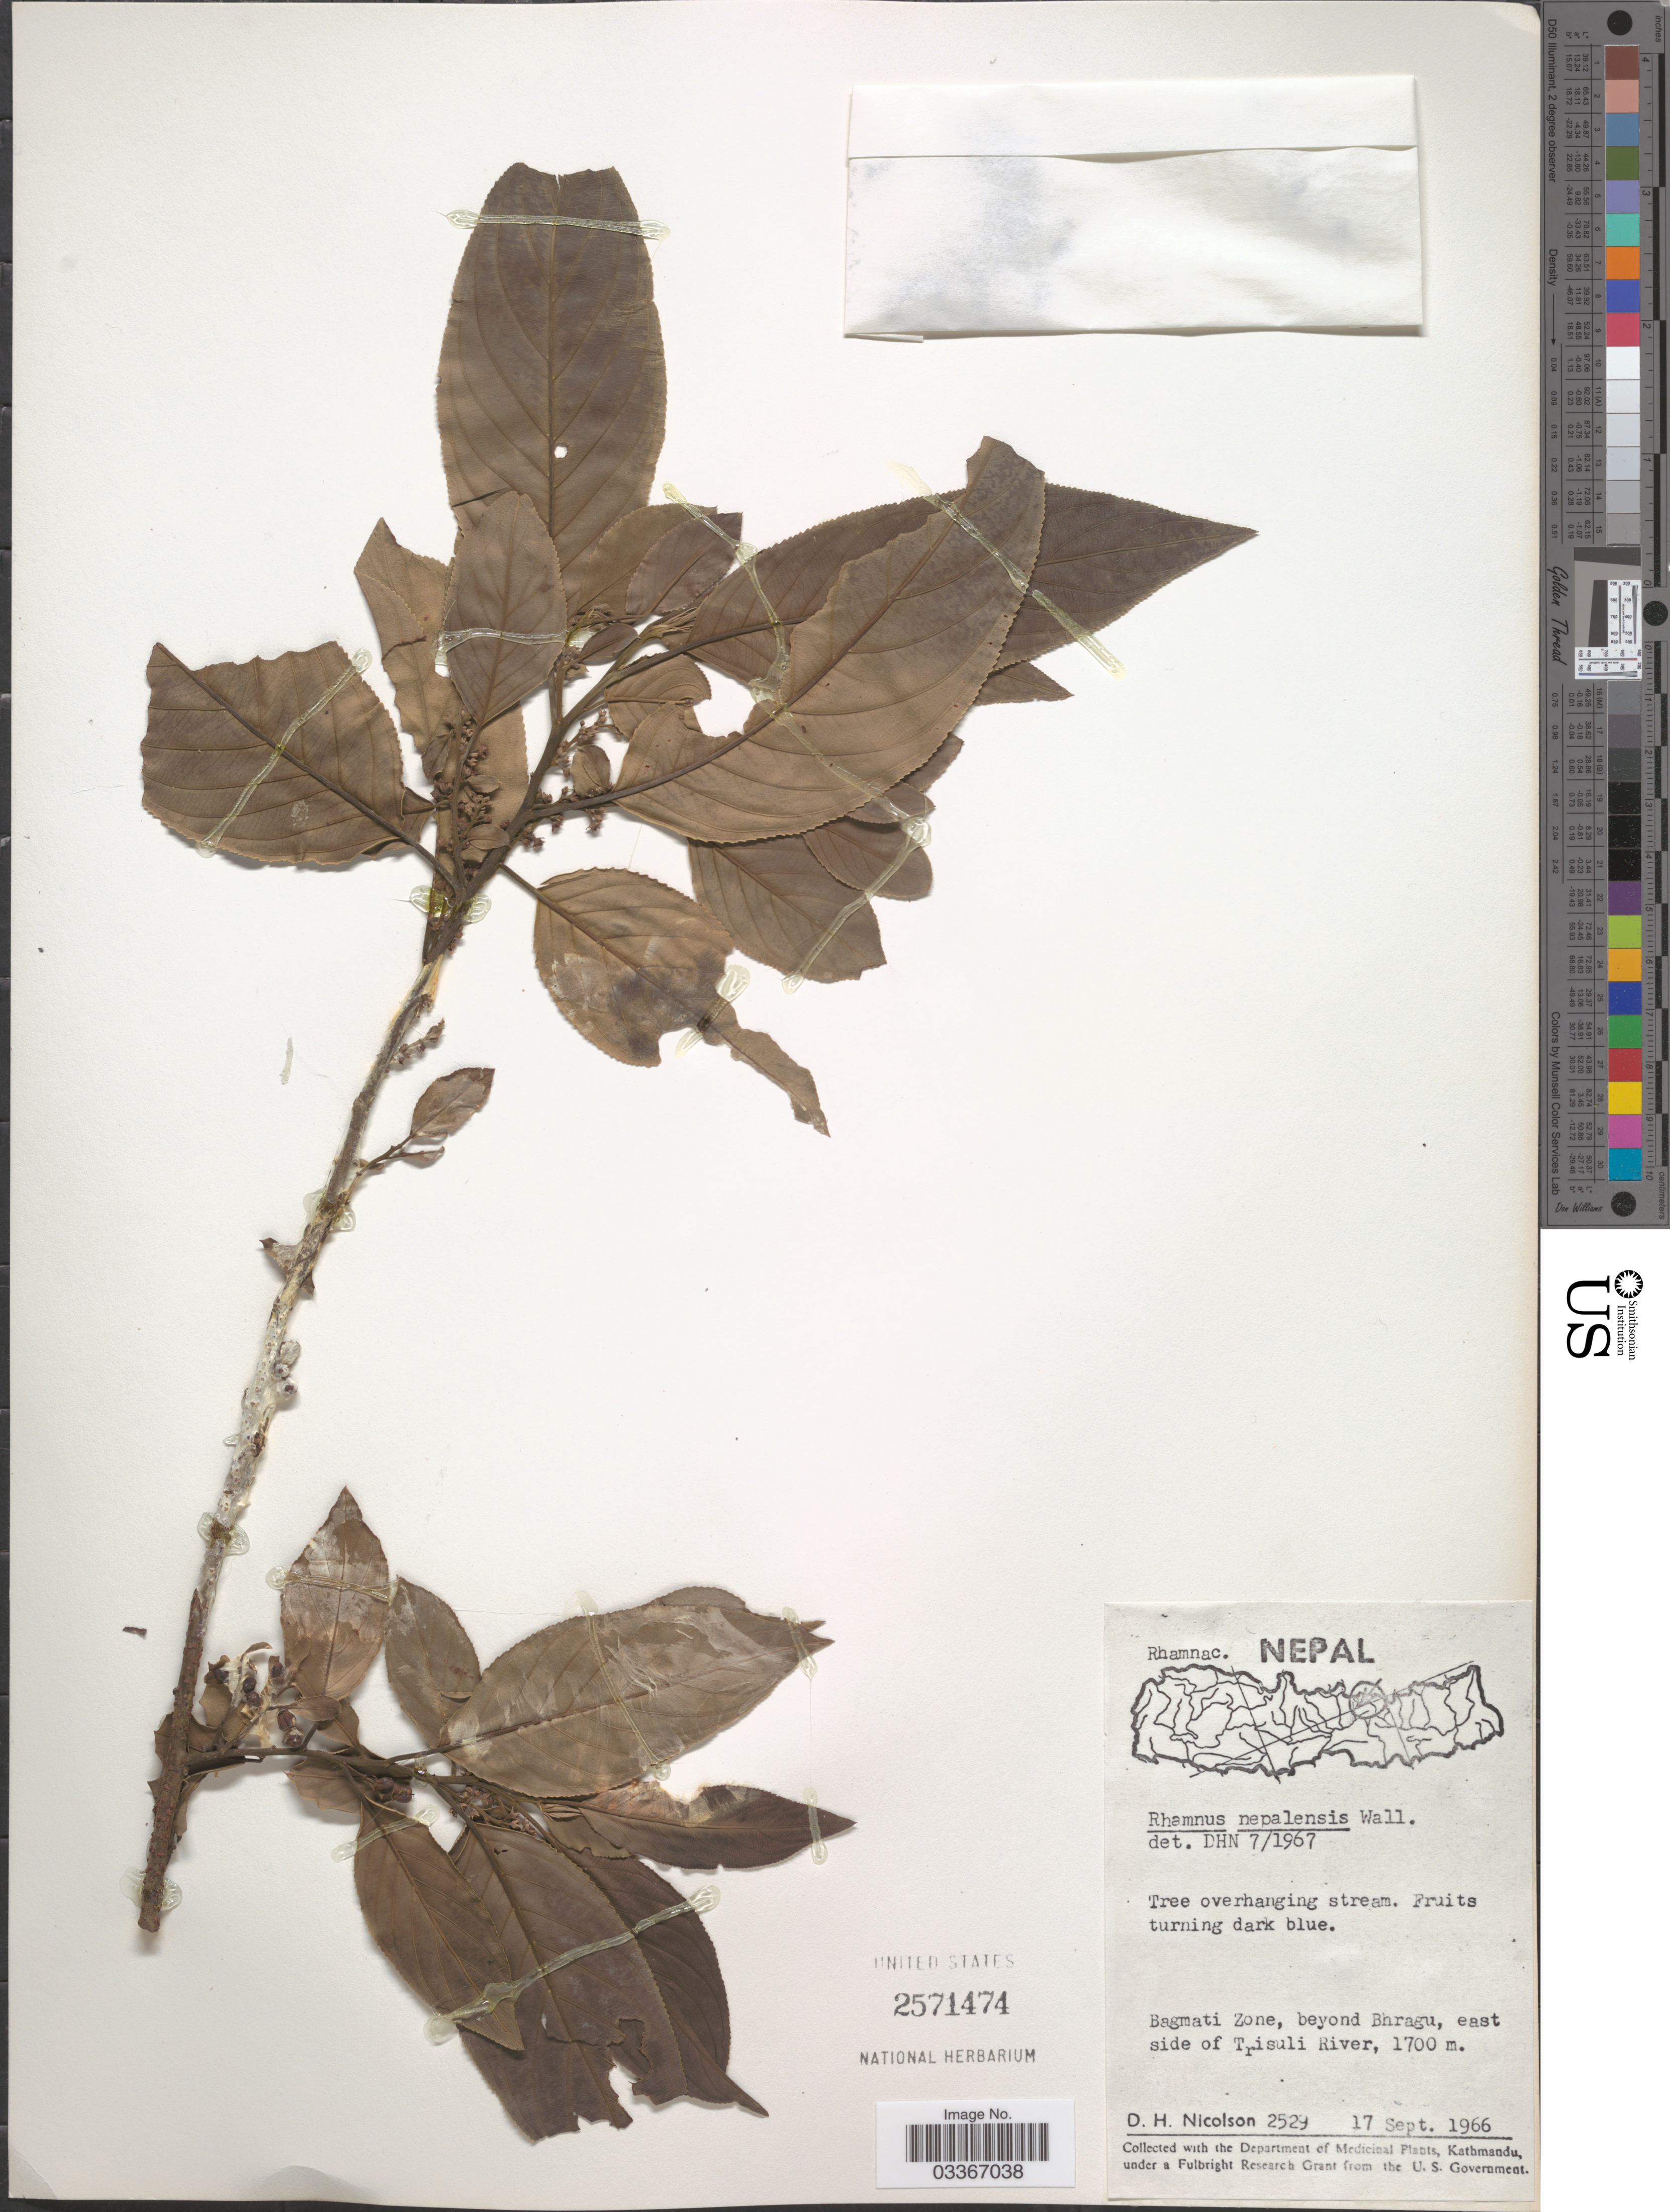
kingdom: Plantae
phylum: Tracheophyta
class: Magnoliopsida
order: Rosales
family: Rhamnaceae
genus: Rhamnus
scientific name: Rhamnus nepalensis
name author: (Wall.) M.A. Lawson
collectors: D. H. Nicolson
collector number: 2529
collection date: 1966-09-17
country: Nepal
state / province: Bagmati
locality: Bagmati Zone, beyond Bhragu, east side of Trisuli River.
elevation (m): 1700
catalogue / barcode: US 2571474